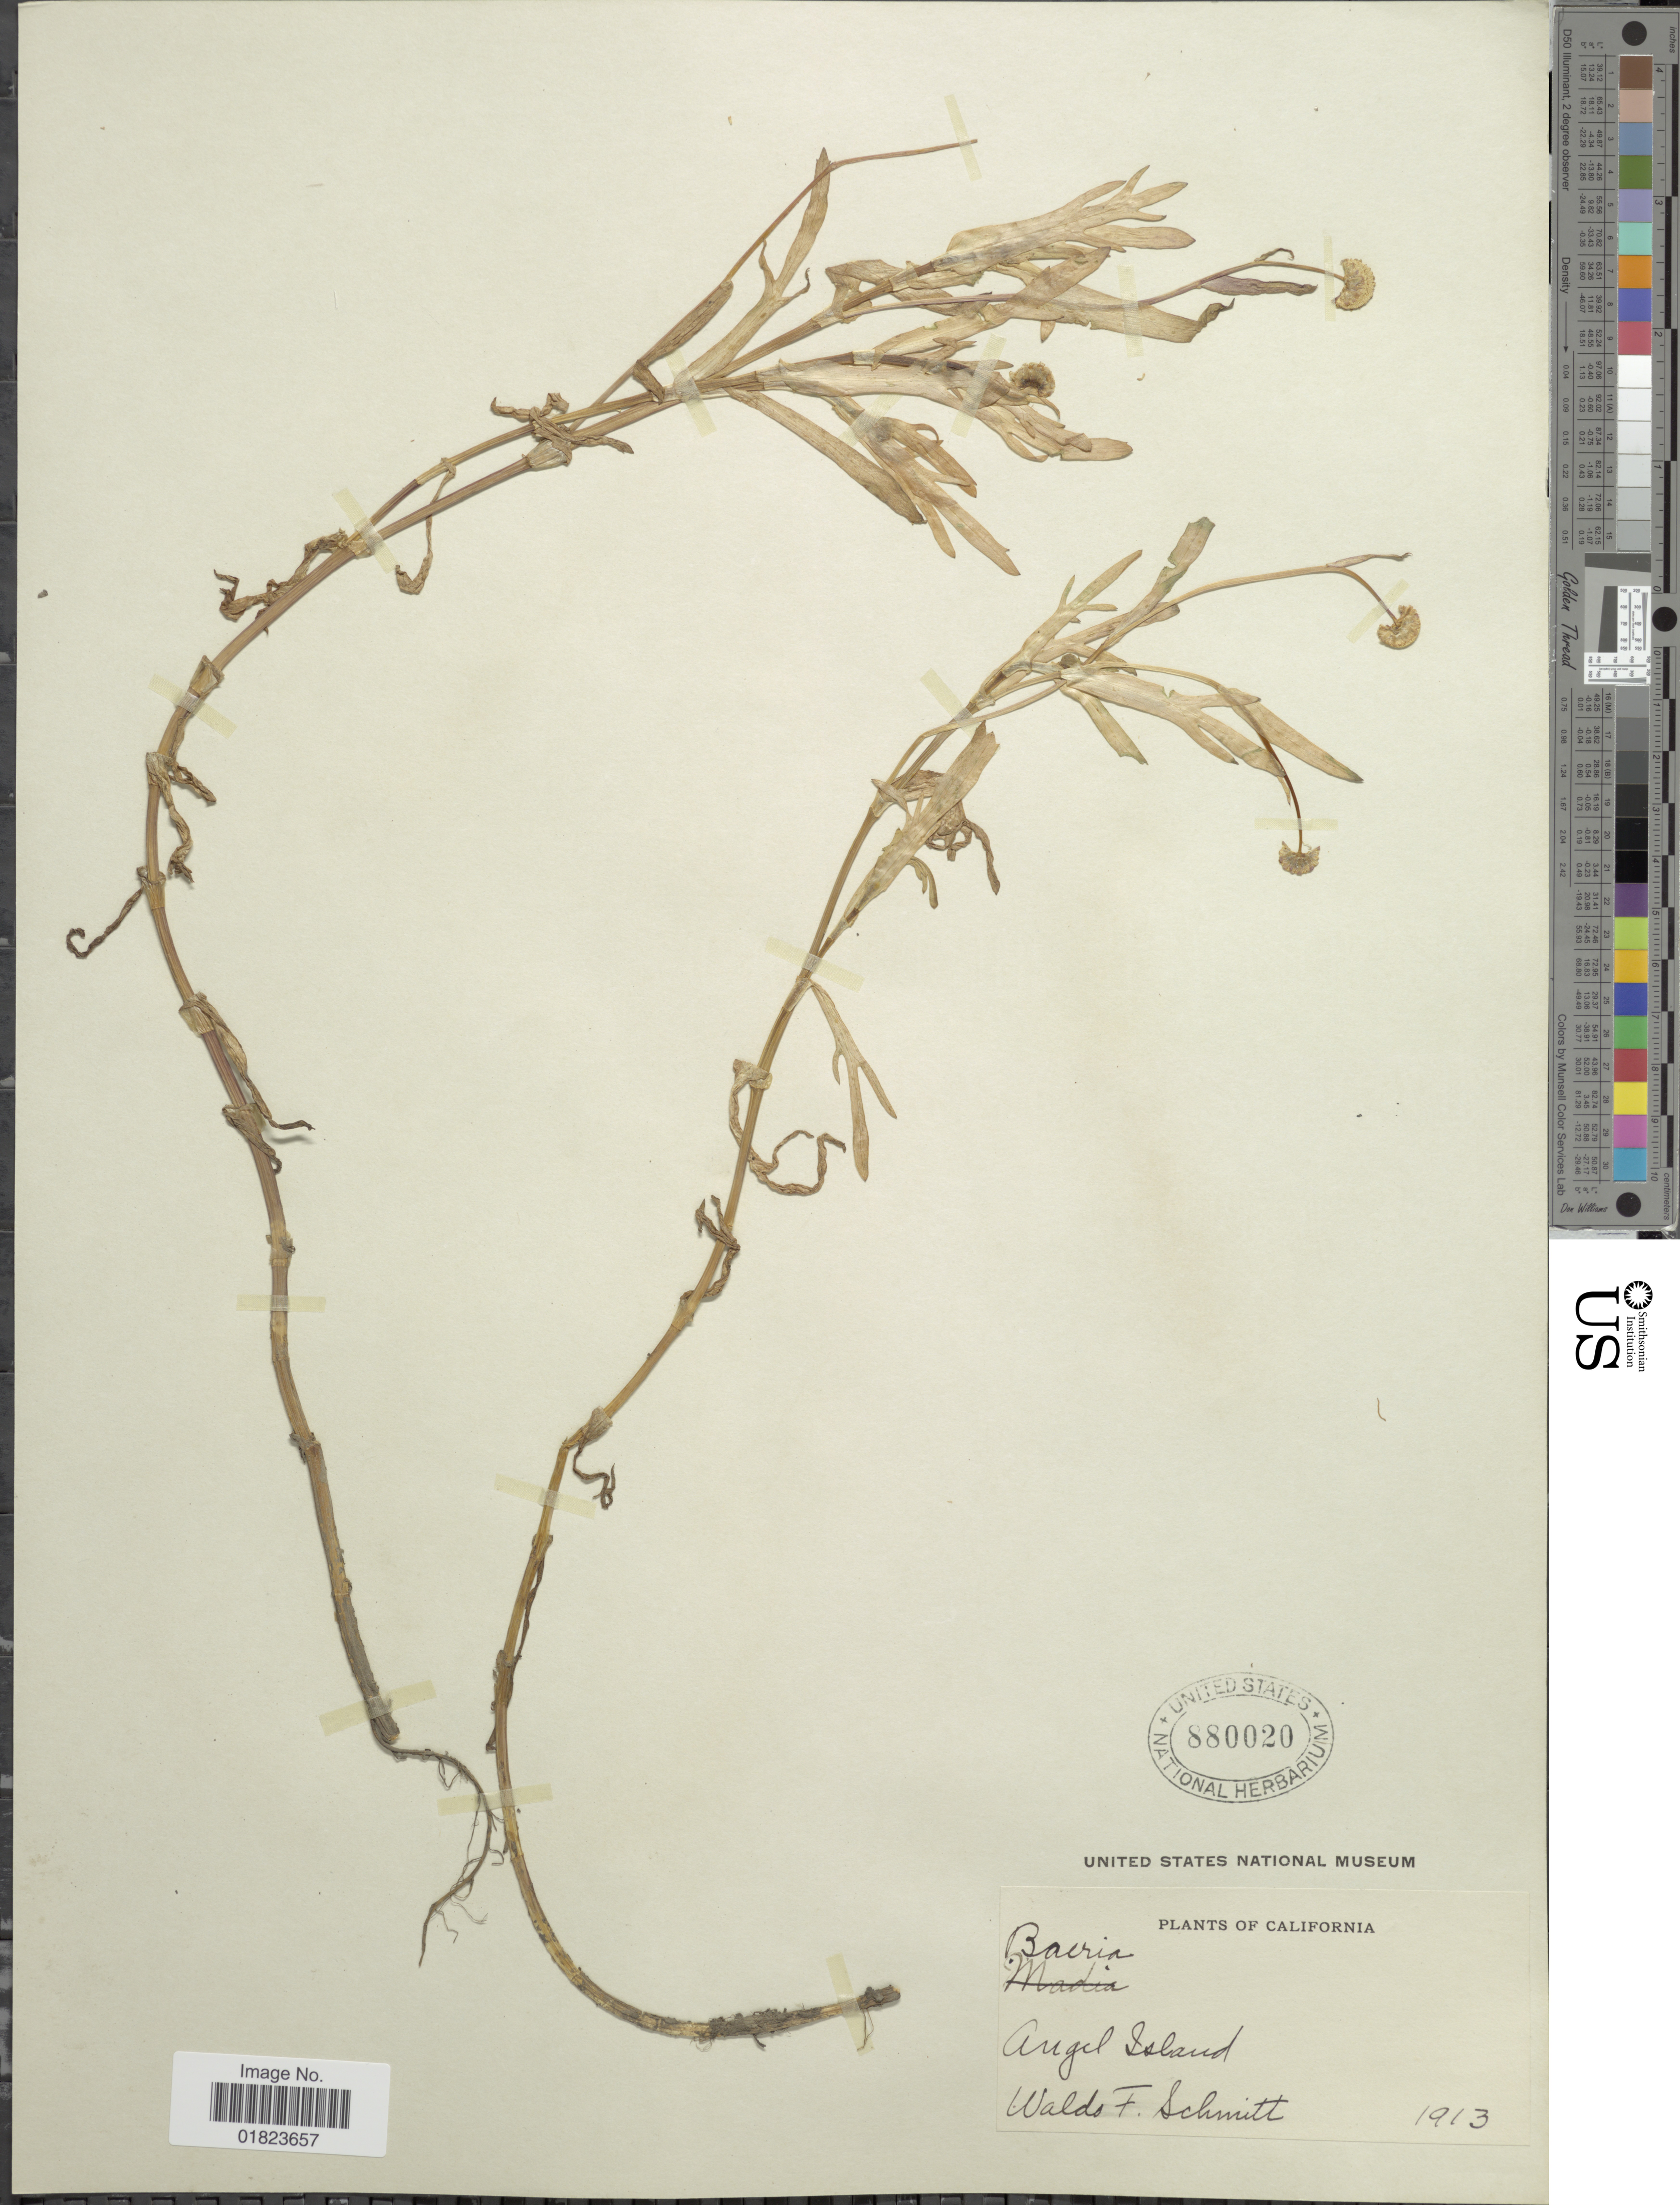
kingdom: Plantae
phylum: Tracheophyta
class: Magnoliopsida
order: Asterales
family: Asteraceae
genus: Cotula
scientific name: Cotula coronopifolia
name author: L.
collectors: W. F. Schmitt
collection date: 1913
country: United States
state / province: California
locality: Angel Island. California.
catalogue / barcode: US 880020